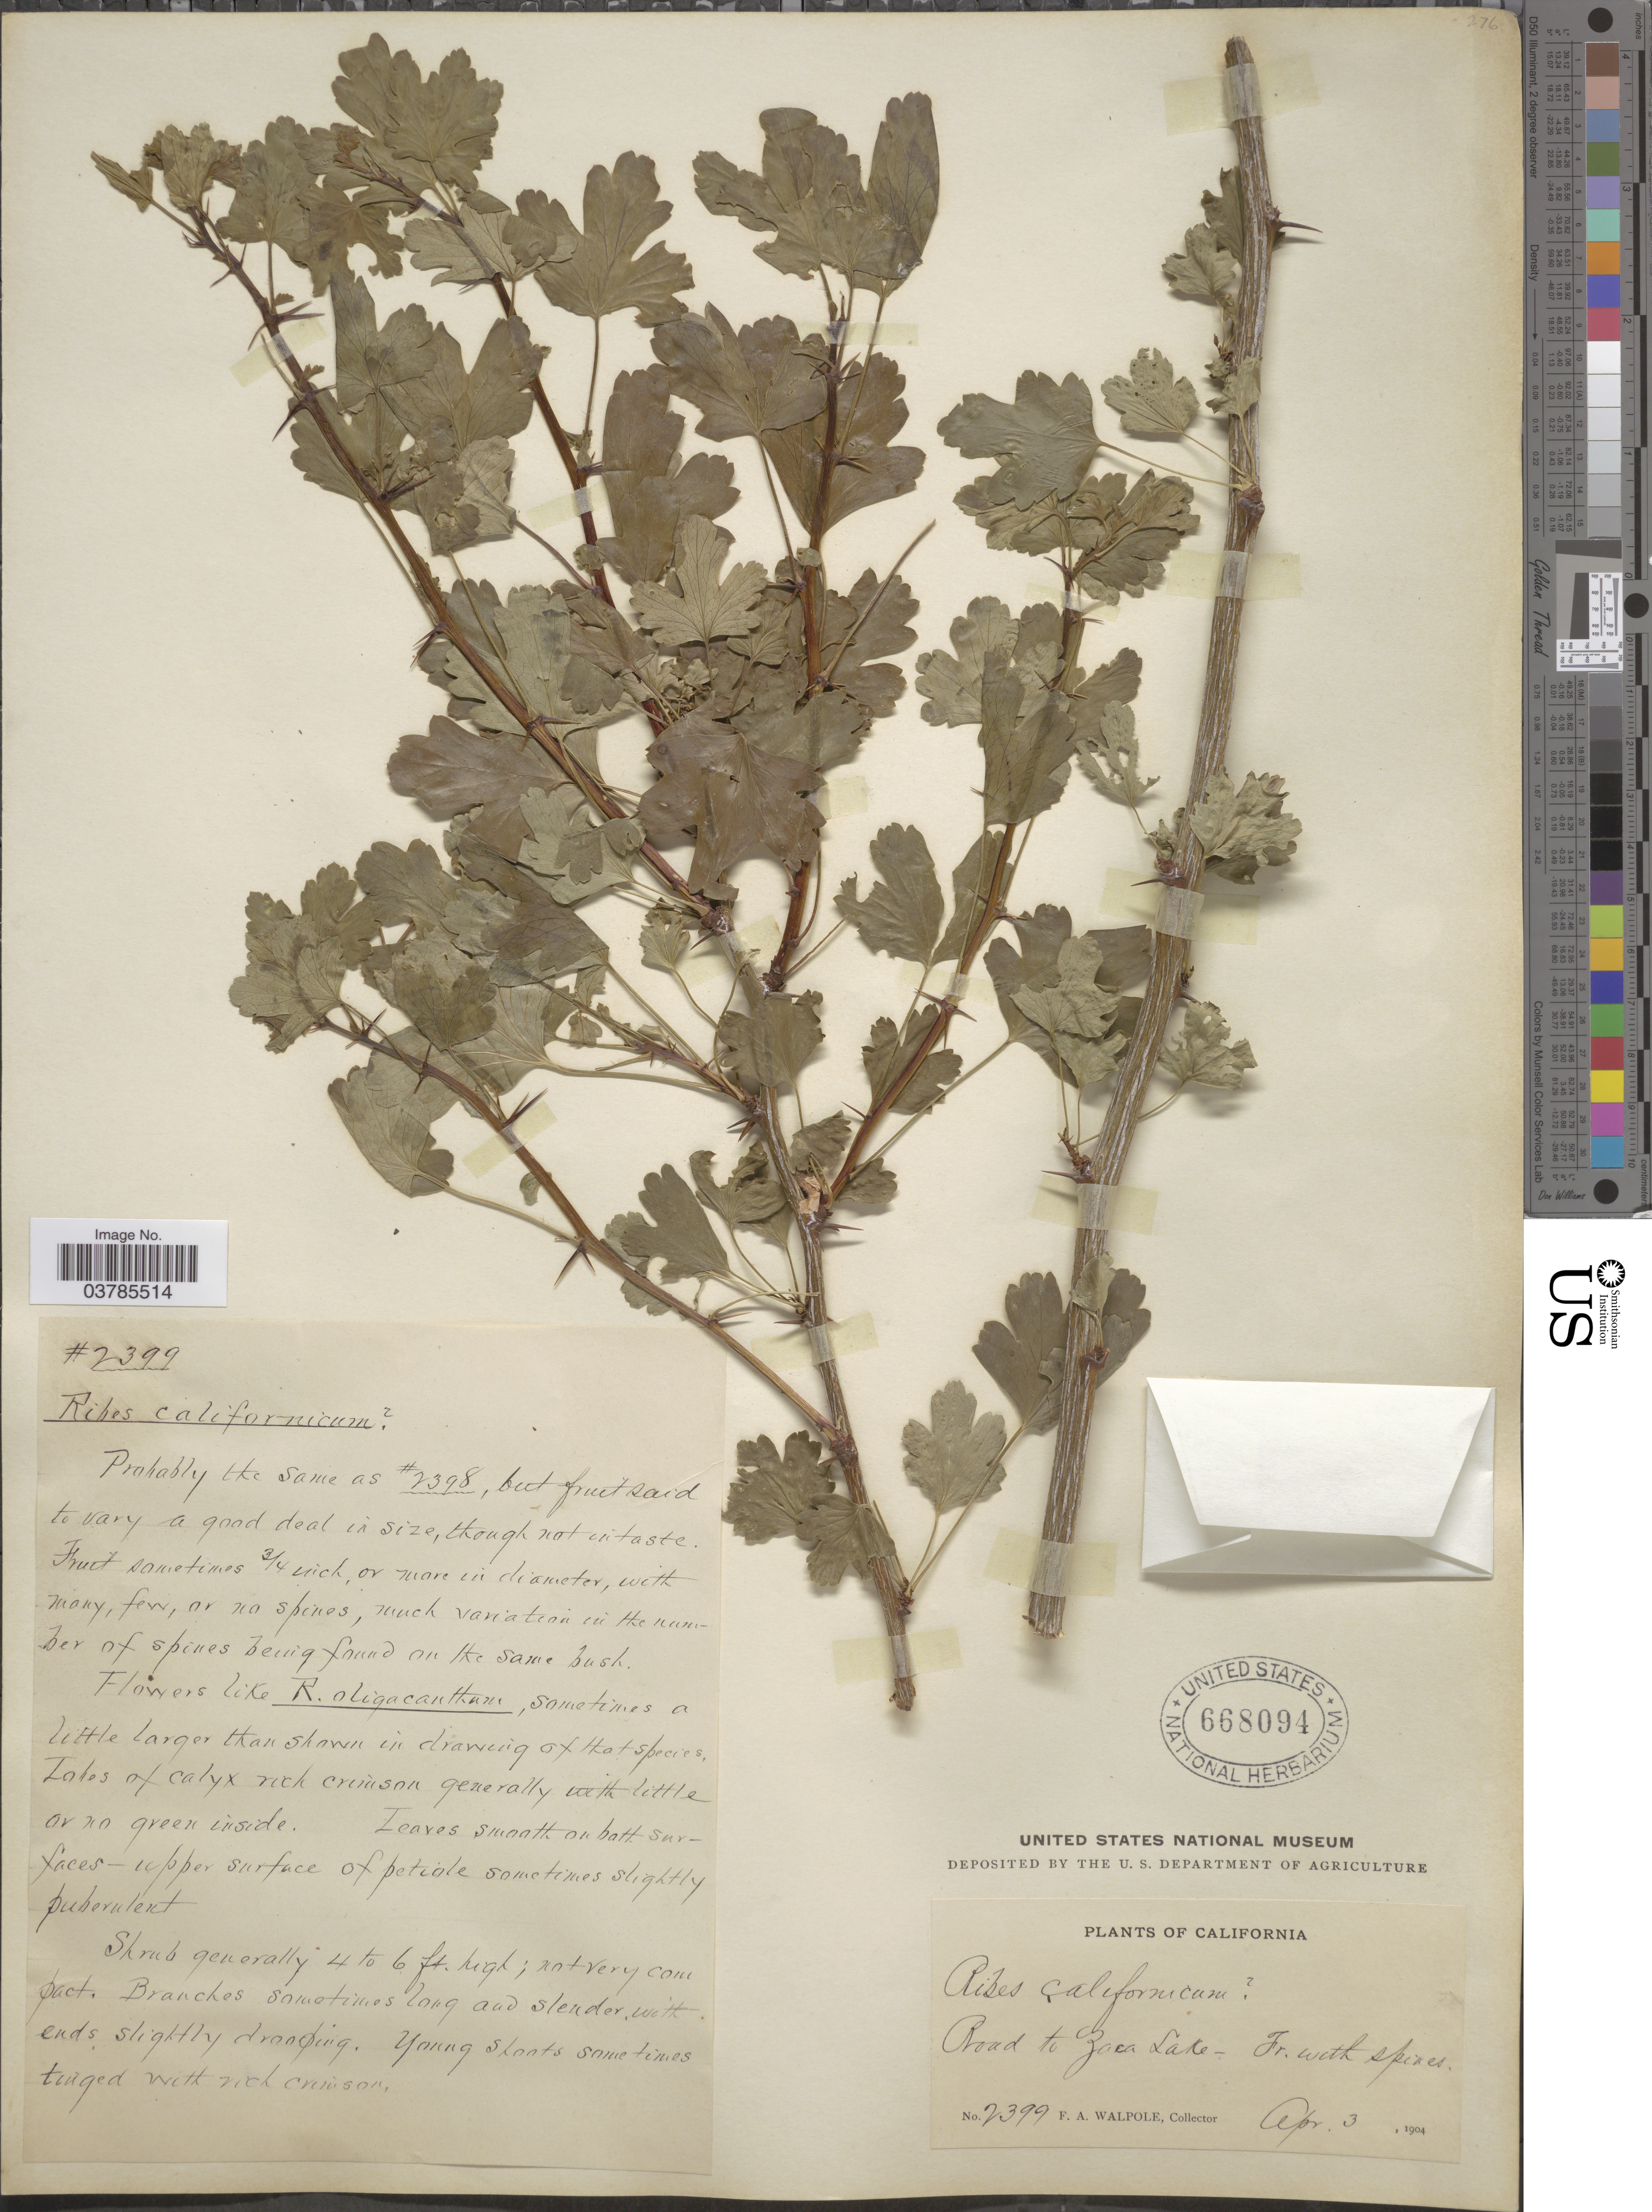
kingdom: Plantae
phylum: Tracheophyta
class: Magnoliopsida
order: Saxifragales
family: Grossulariaceae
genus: Ribes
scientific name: Ribes californicum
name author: Hook. & Arn.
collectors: F. Walpole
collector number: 2399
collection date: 1904-04-03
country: United States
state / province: California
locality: Road to Zaca Lake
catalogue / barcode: US 668094